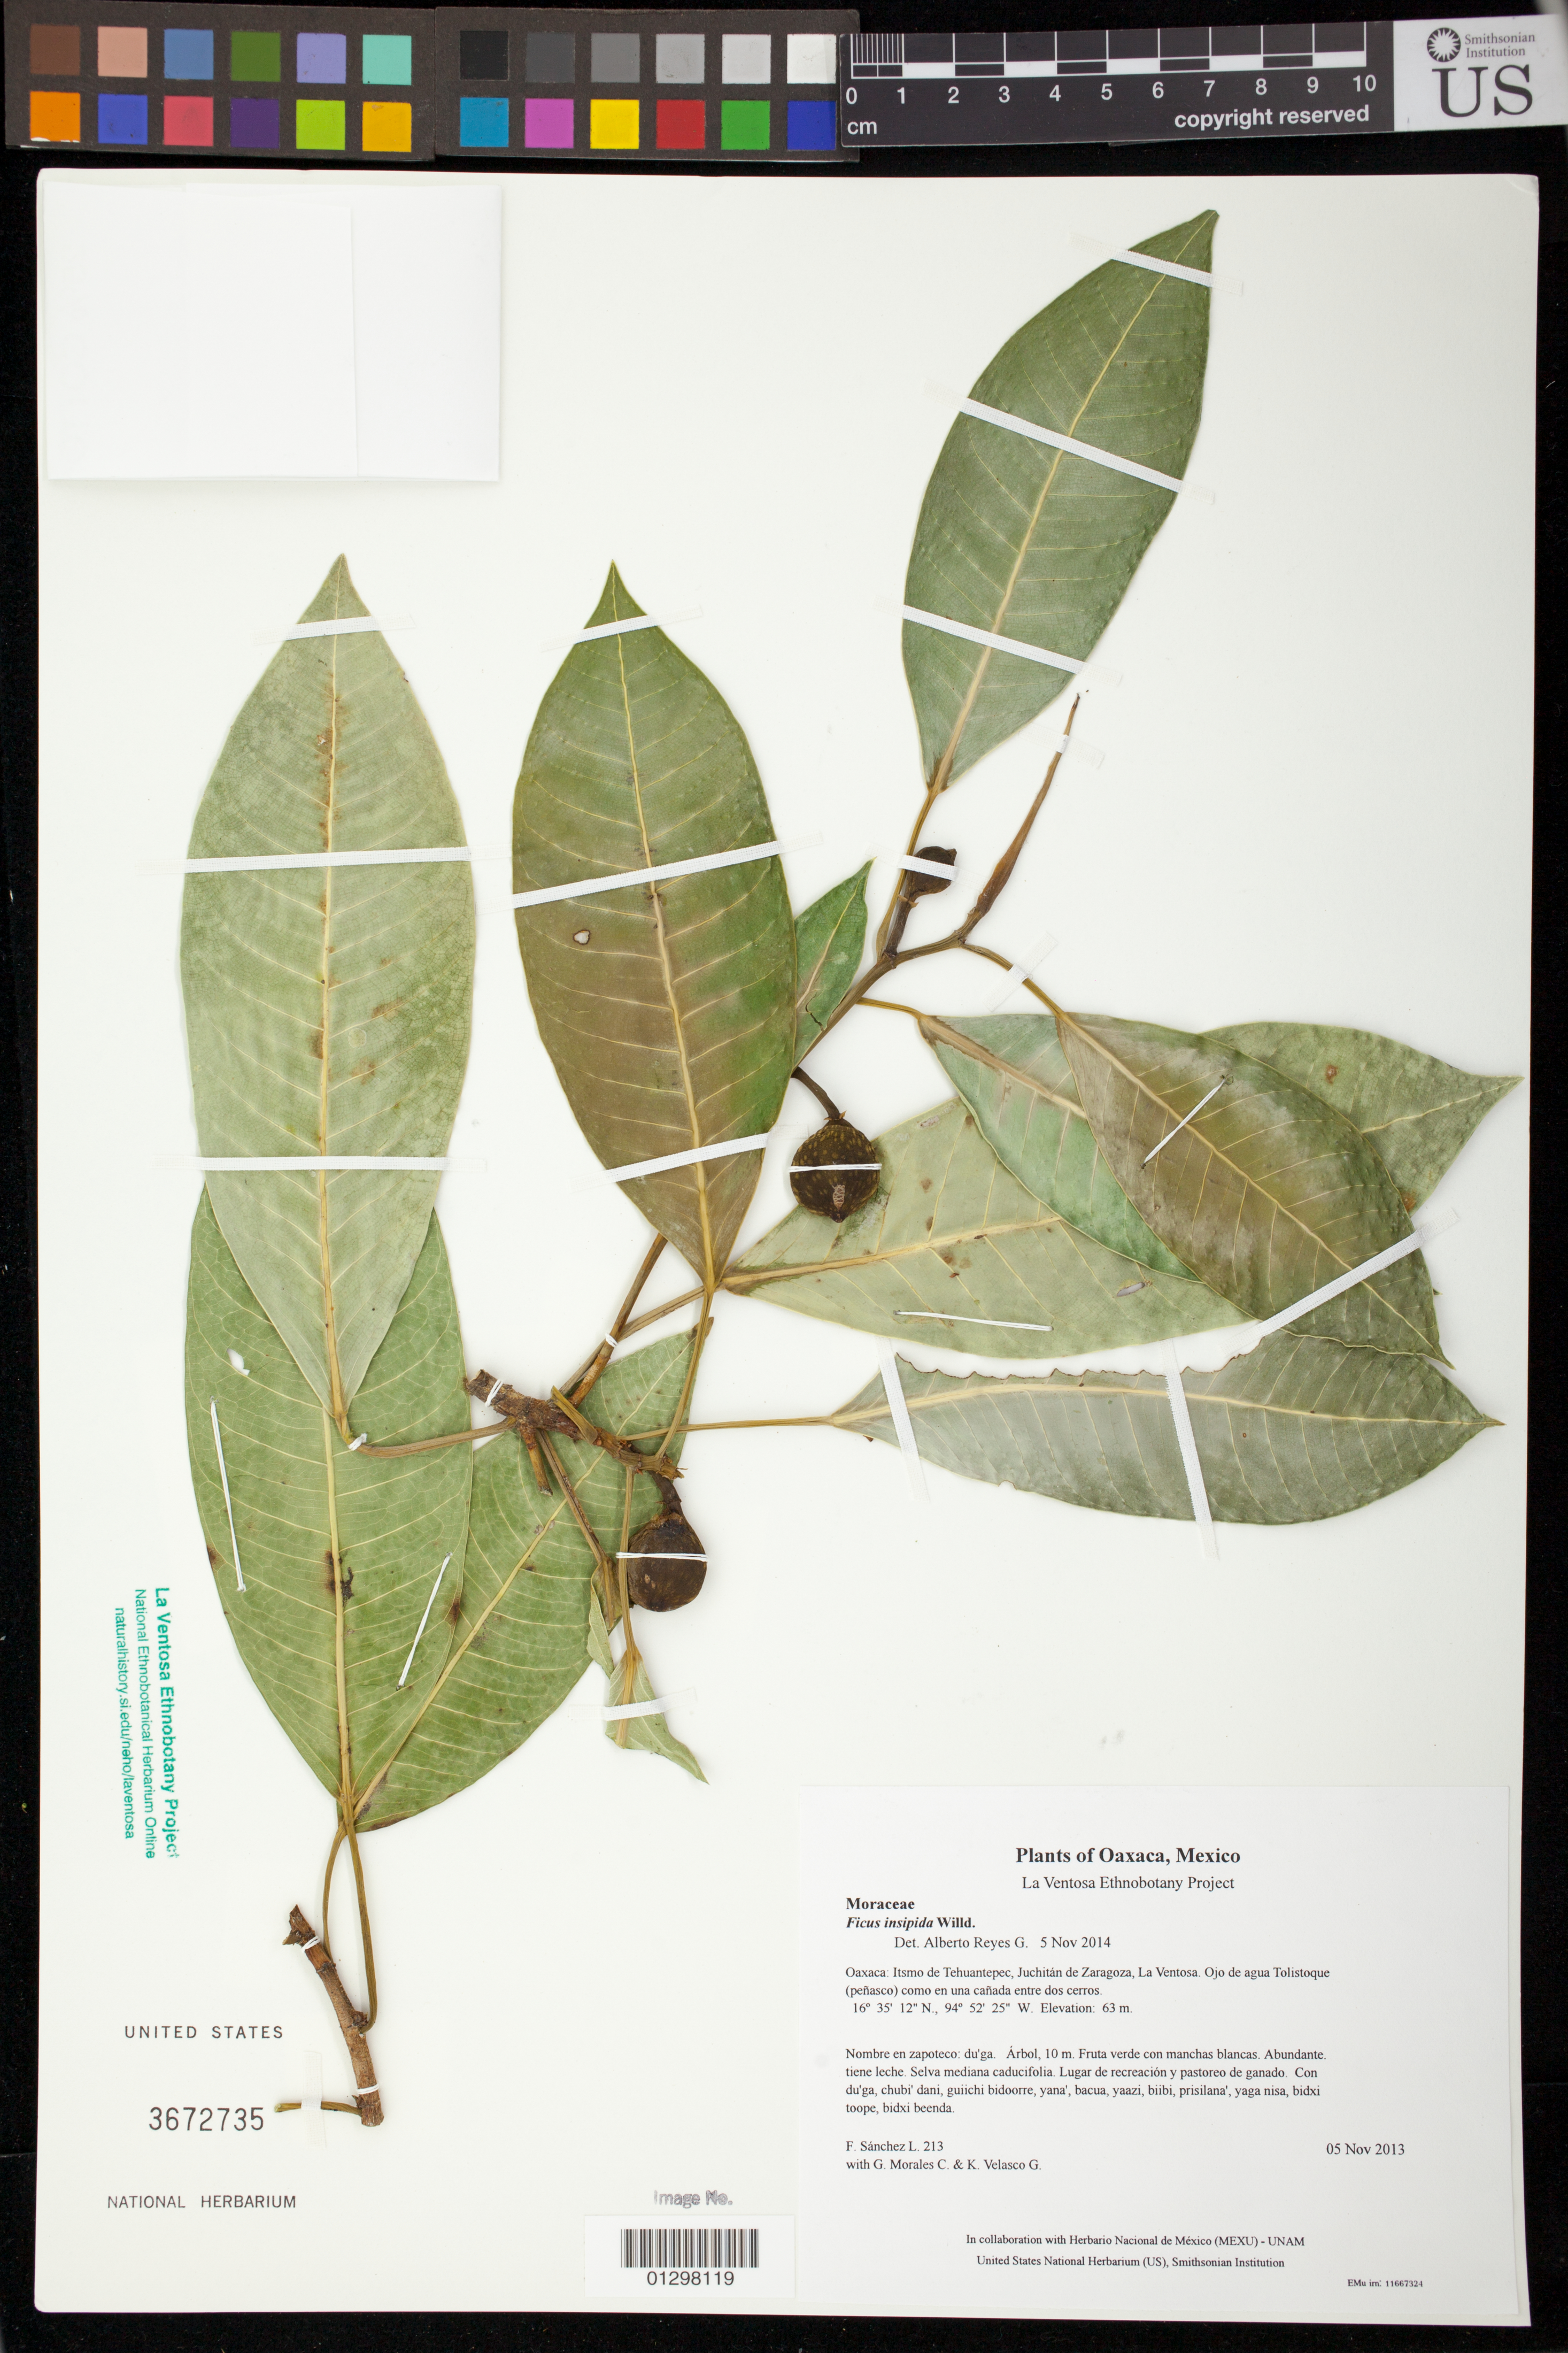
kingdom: Plantae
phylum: Tracheophyta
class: Magnoliopsida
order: Rosales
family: Moraceae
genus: Ficus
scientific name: Ficus insipida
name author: Willd.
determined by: Reyes García, A.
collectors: F. Sánchez L., G. Morales C. & K. Velasco G.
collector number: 213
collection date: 2013-11-05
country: Mexico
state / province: Oaxaca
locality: Itsmo de Tehuantepec, Juchitán de Zaragoza, La Ventosa. Ojo de agua Tolistoque (peñasco) como en una cañada entre dos cerros.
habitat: Selva mediana caducifolia. Lugar de recreación y pastoreo de ganado.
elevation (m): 63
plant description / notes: JEBOT, MEXU, SERO, US; Yaga. 10 m. Cuaananaxhi naga' ne manchas naquichi'. Stale.; higo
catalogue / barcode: US 3672735